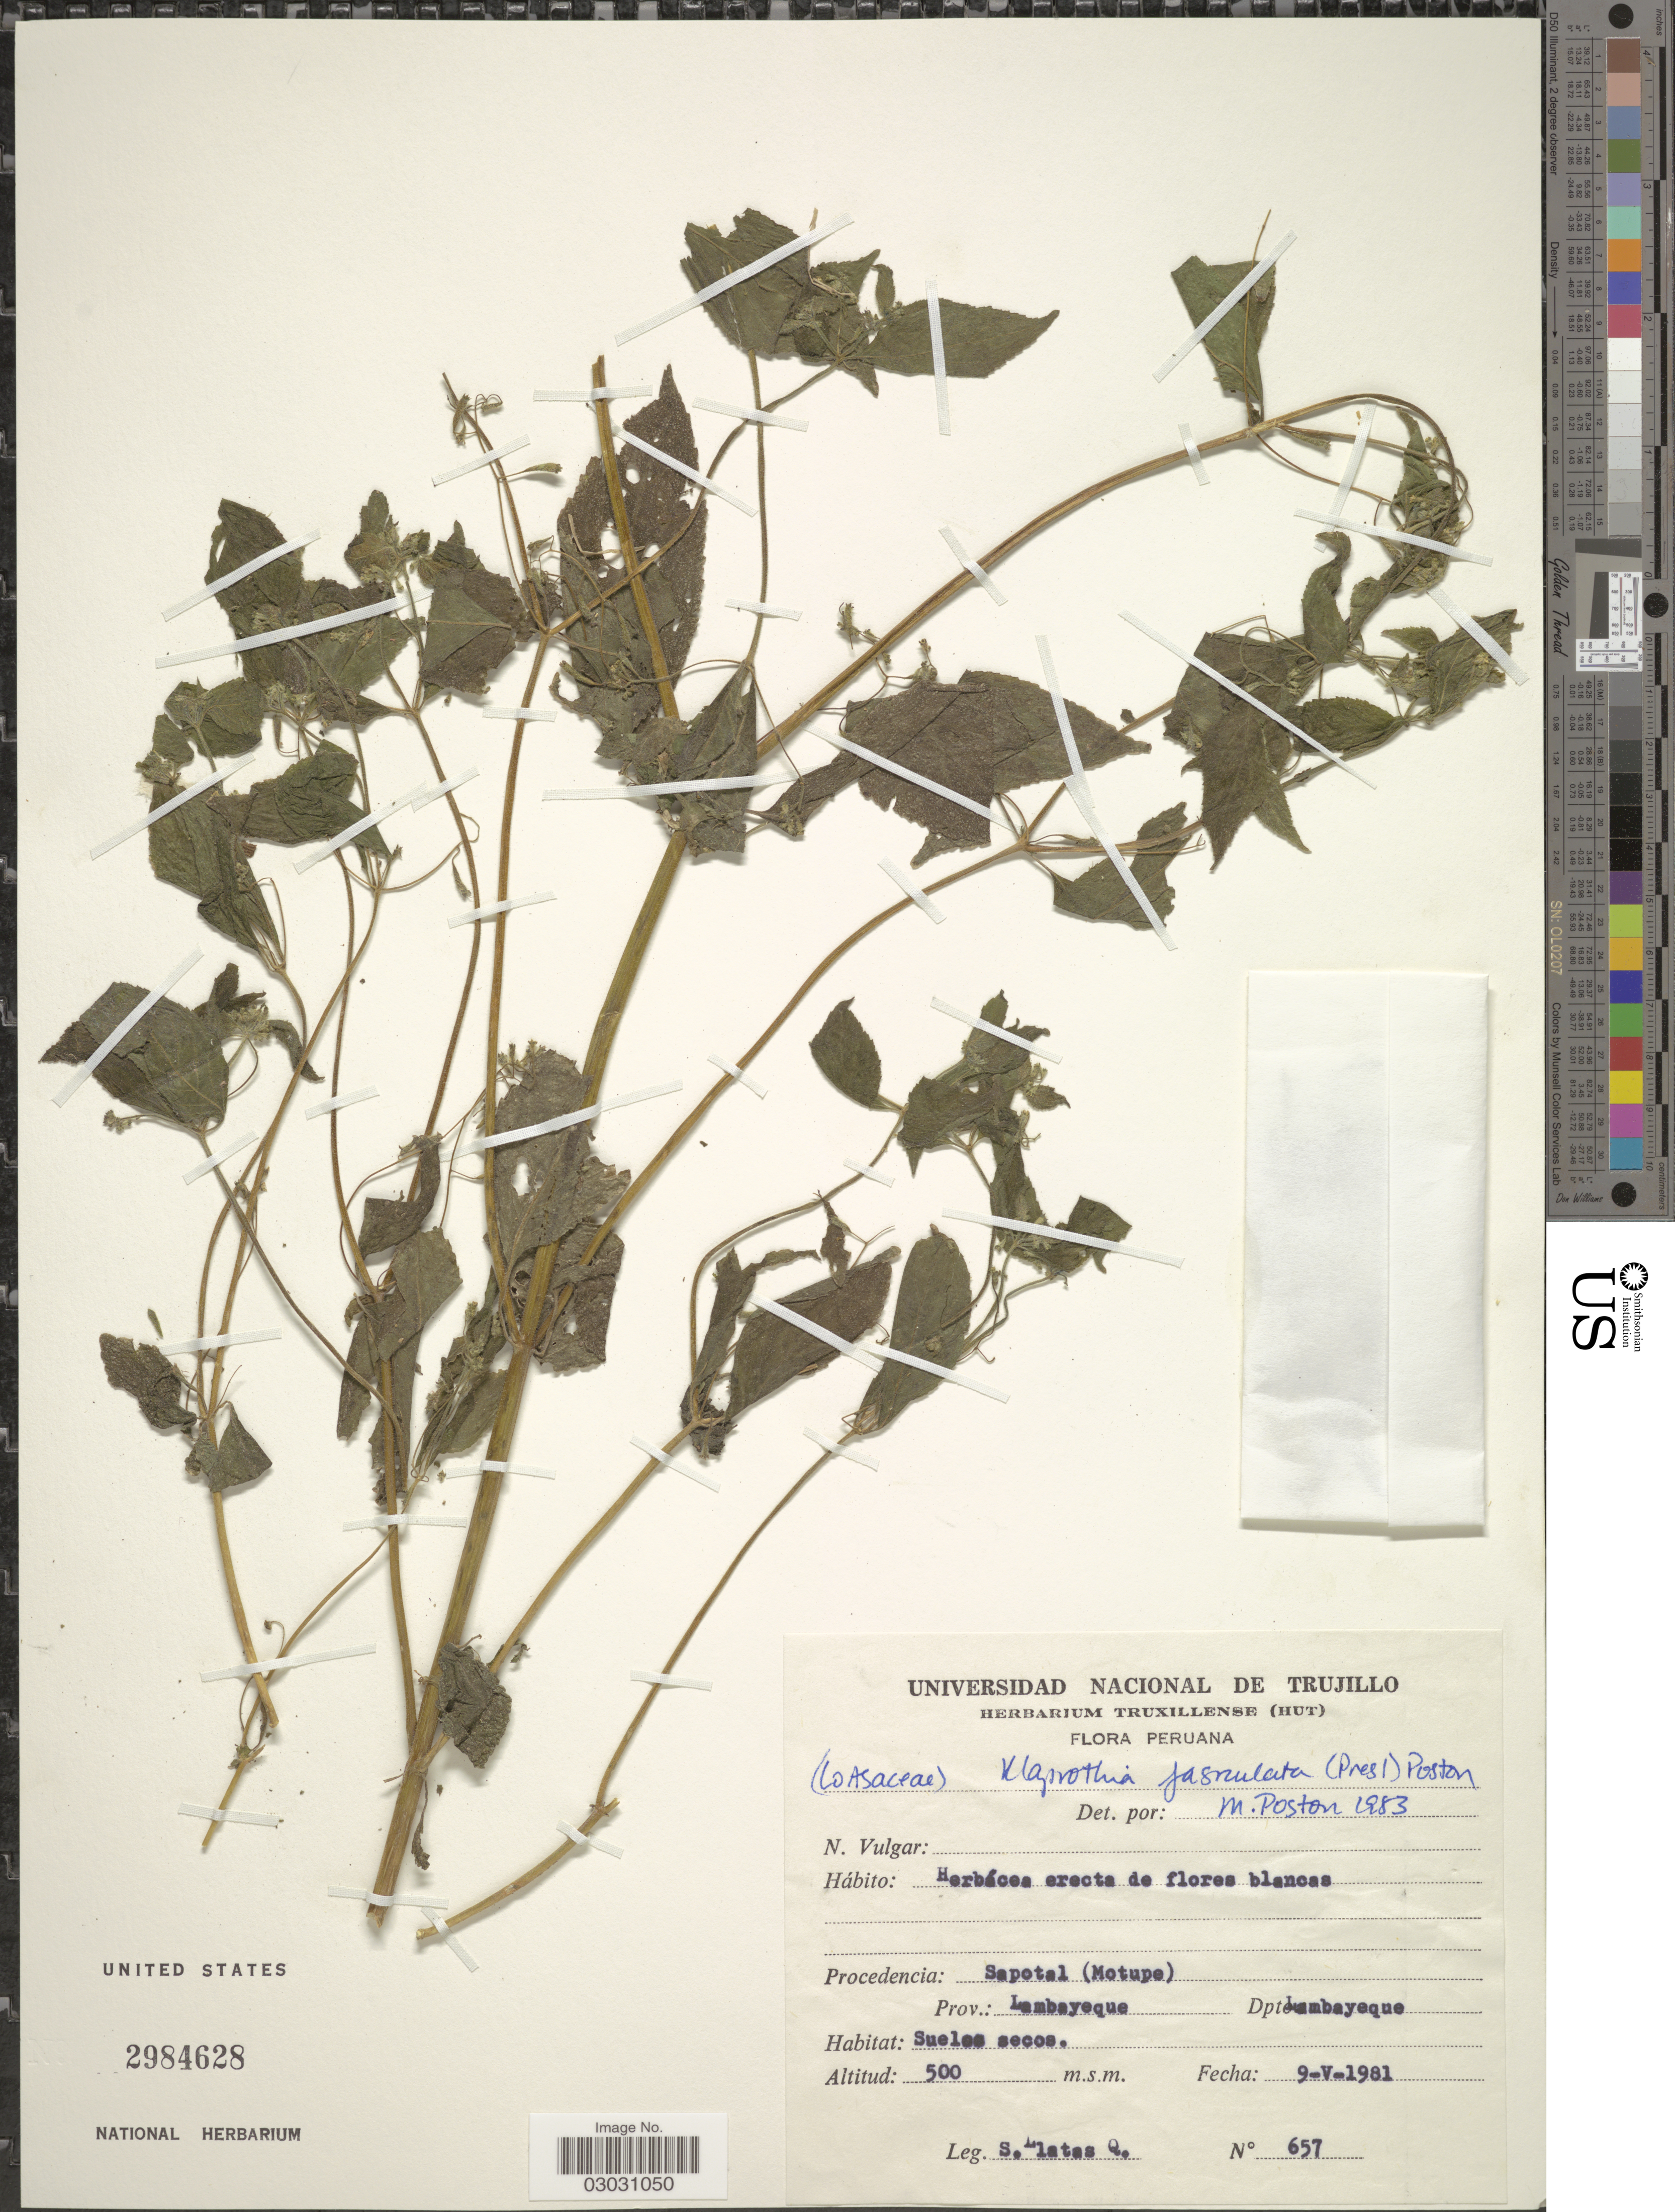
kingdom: Plantae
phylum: Tracheophyta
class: Magnoliopsida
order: Cornales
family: Loasaceae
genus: Klaprothia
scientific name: Klaprothia fasciculata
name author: (C. Presl) Poston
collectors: S. Llatas Quiroz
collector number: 657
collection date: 1981-05-09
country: Peru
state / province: Lambayeque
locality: Procedencia: Sapotal (Motupe), Prov.: Lambayeque, Dpto. Lambayeque.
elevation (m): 500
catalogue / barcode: US 2984628